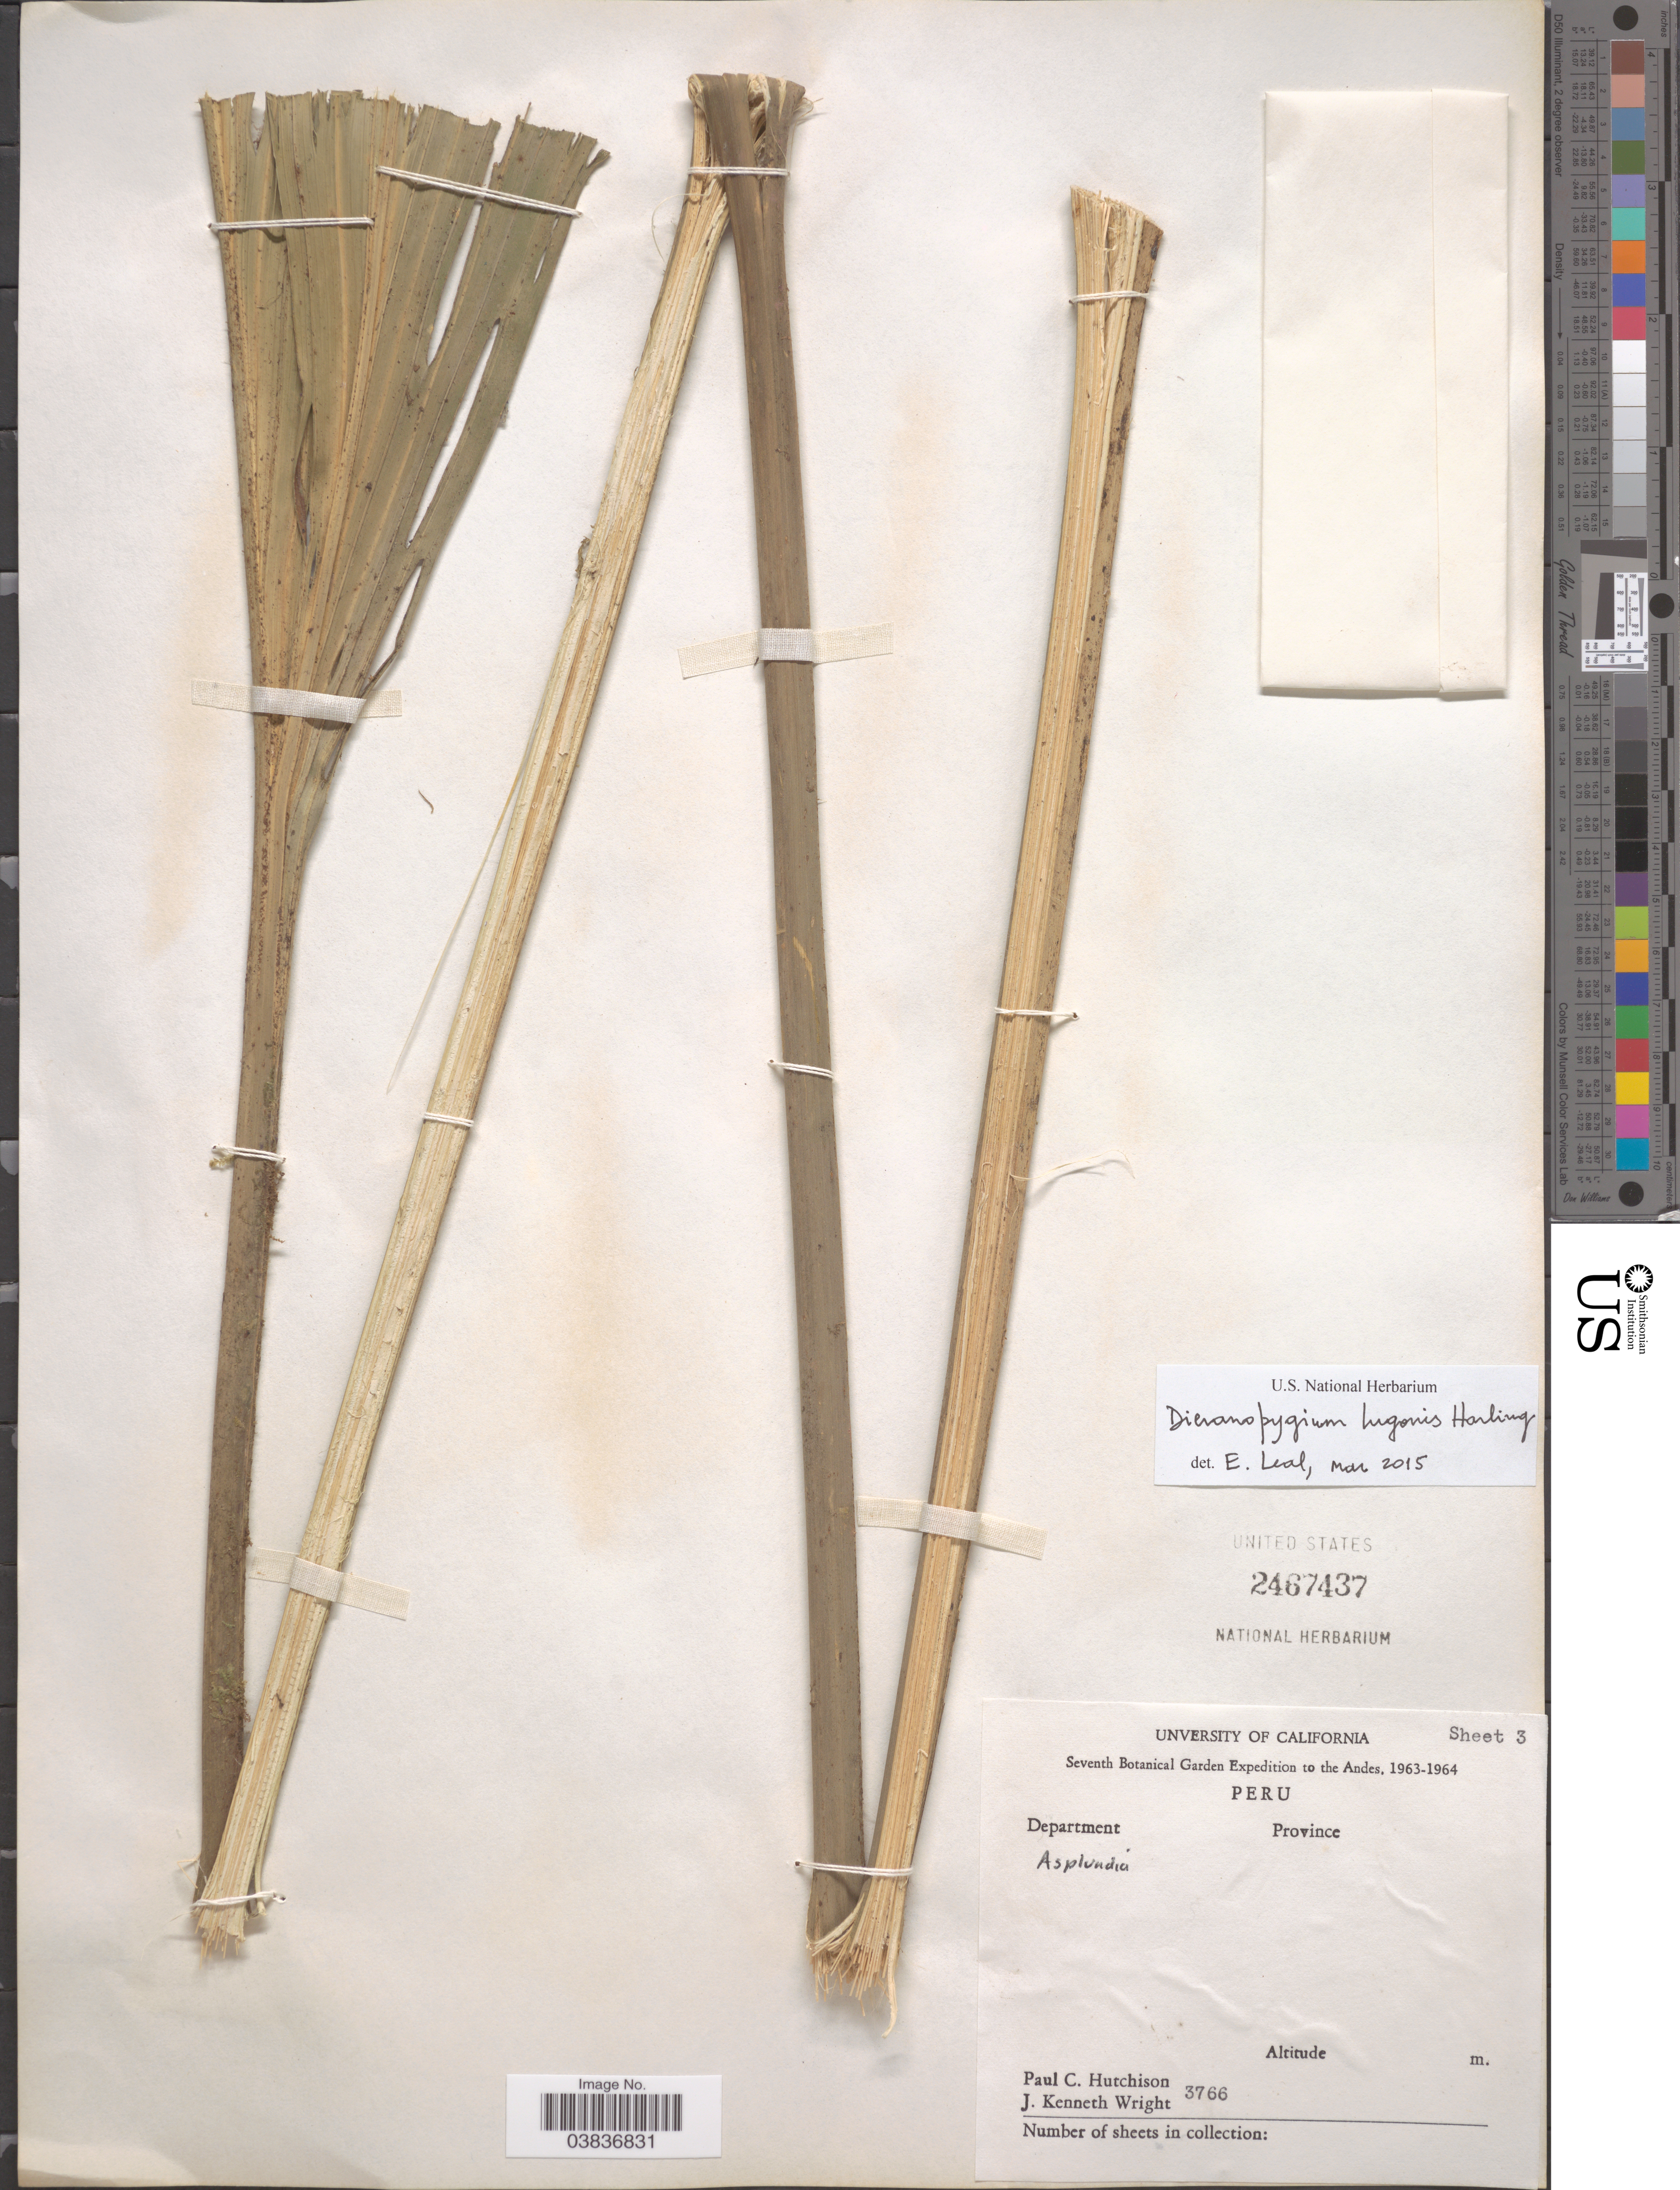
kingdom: Plantae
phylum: Tracheophyta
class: Liliopsida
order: Pandanales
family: Cyclanthaceae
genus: Dicranopygium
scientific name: Dicranopygium lugonis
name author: Harling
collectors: P. C. Hutchison & J. K. Wright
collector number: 3766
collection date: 1963/1964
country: Peru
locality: Andes.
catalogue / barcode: US 2467437